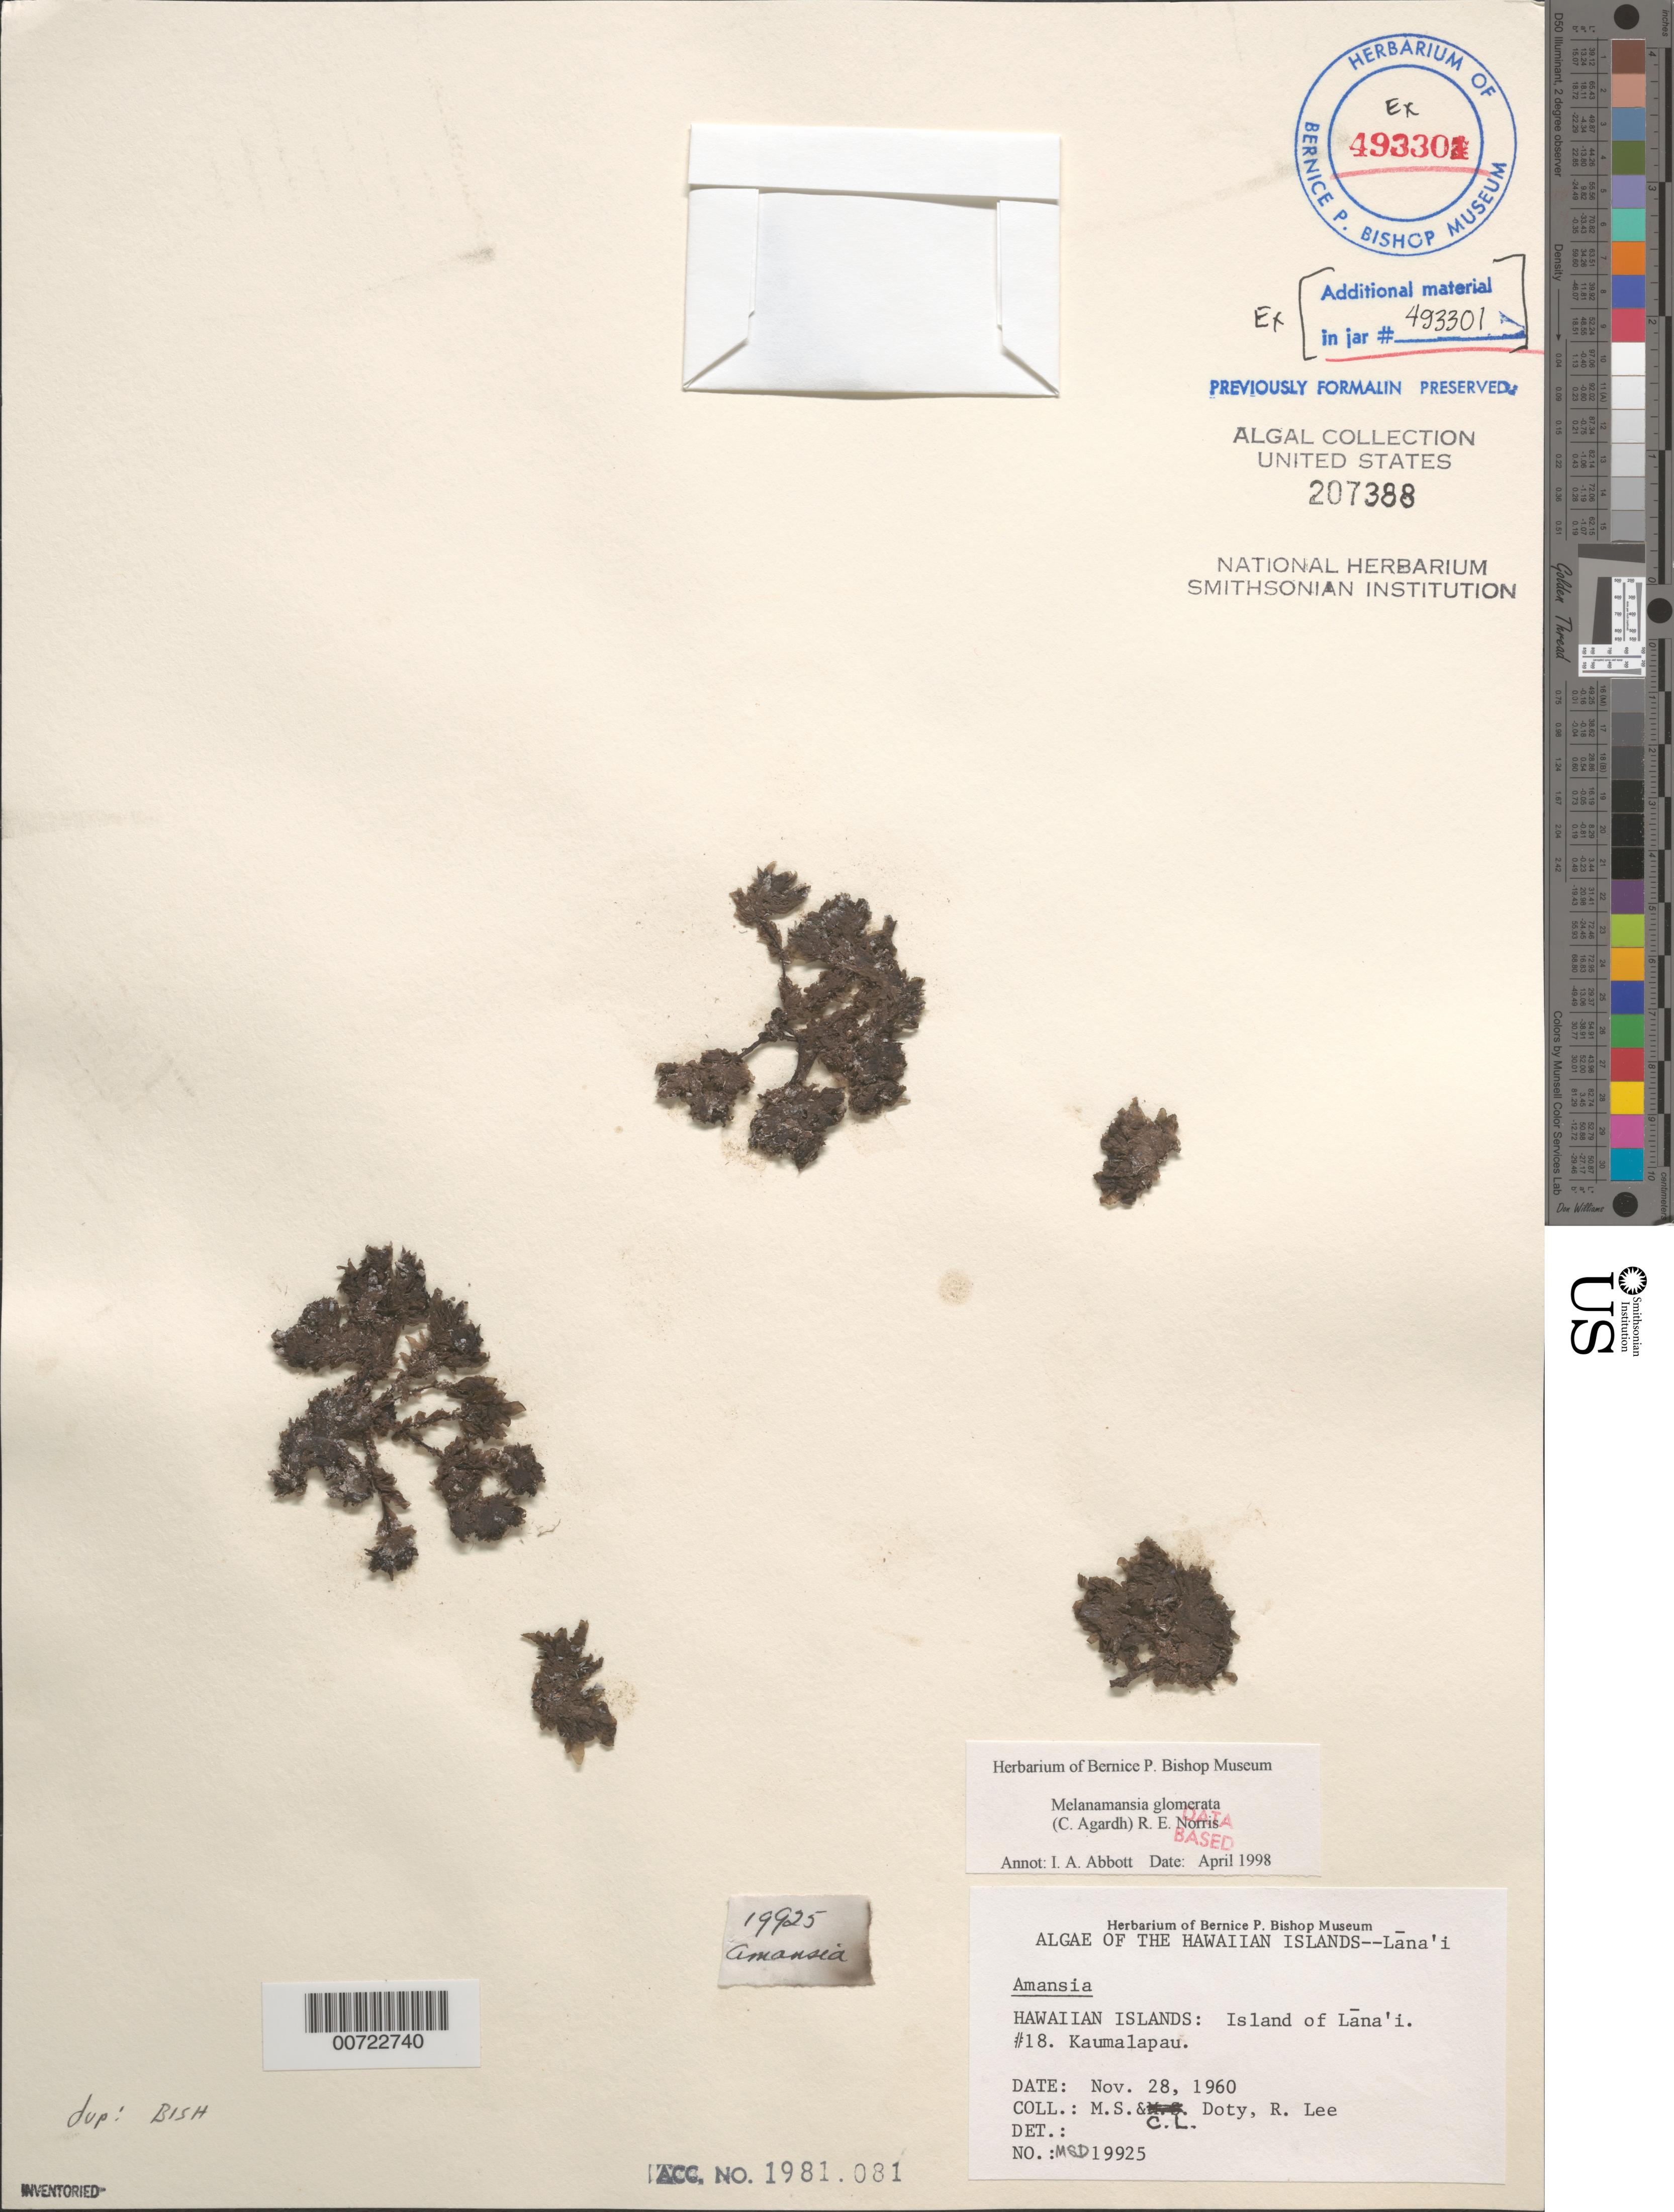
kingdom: Plantae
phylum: Rhodophyta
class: Florideophyceae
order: Ceramiales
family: Rhodomelaceae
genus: Amansia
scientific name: Amansia glomerata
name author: C. Agardh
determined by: Algae name updating Project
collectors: M. S. Doty, C. L. Doty & R. Lee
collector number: MSD 19925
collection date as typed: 28 Nov 1960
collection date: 1960-11-28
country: United States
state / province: Hawaii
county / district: Maui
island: Lana'i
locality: Kaumalapau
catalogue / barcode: US 207388